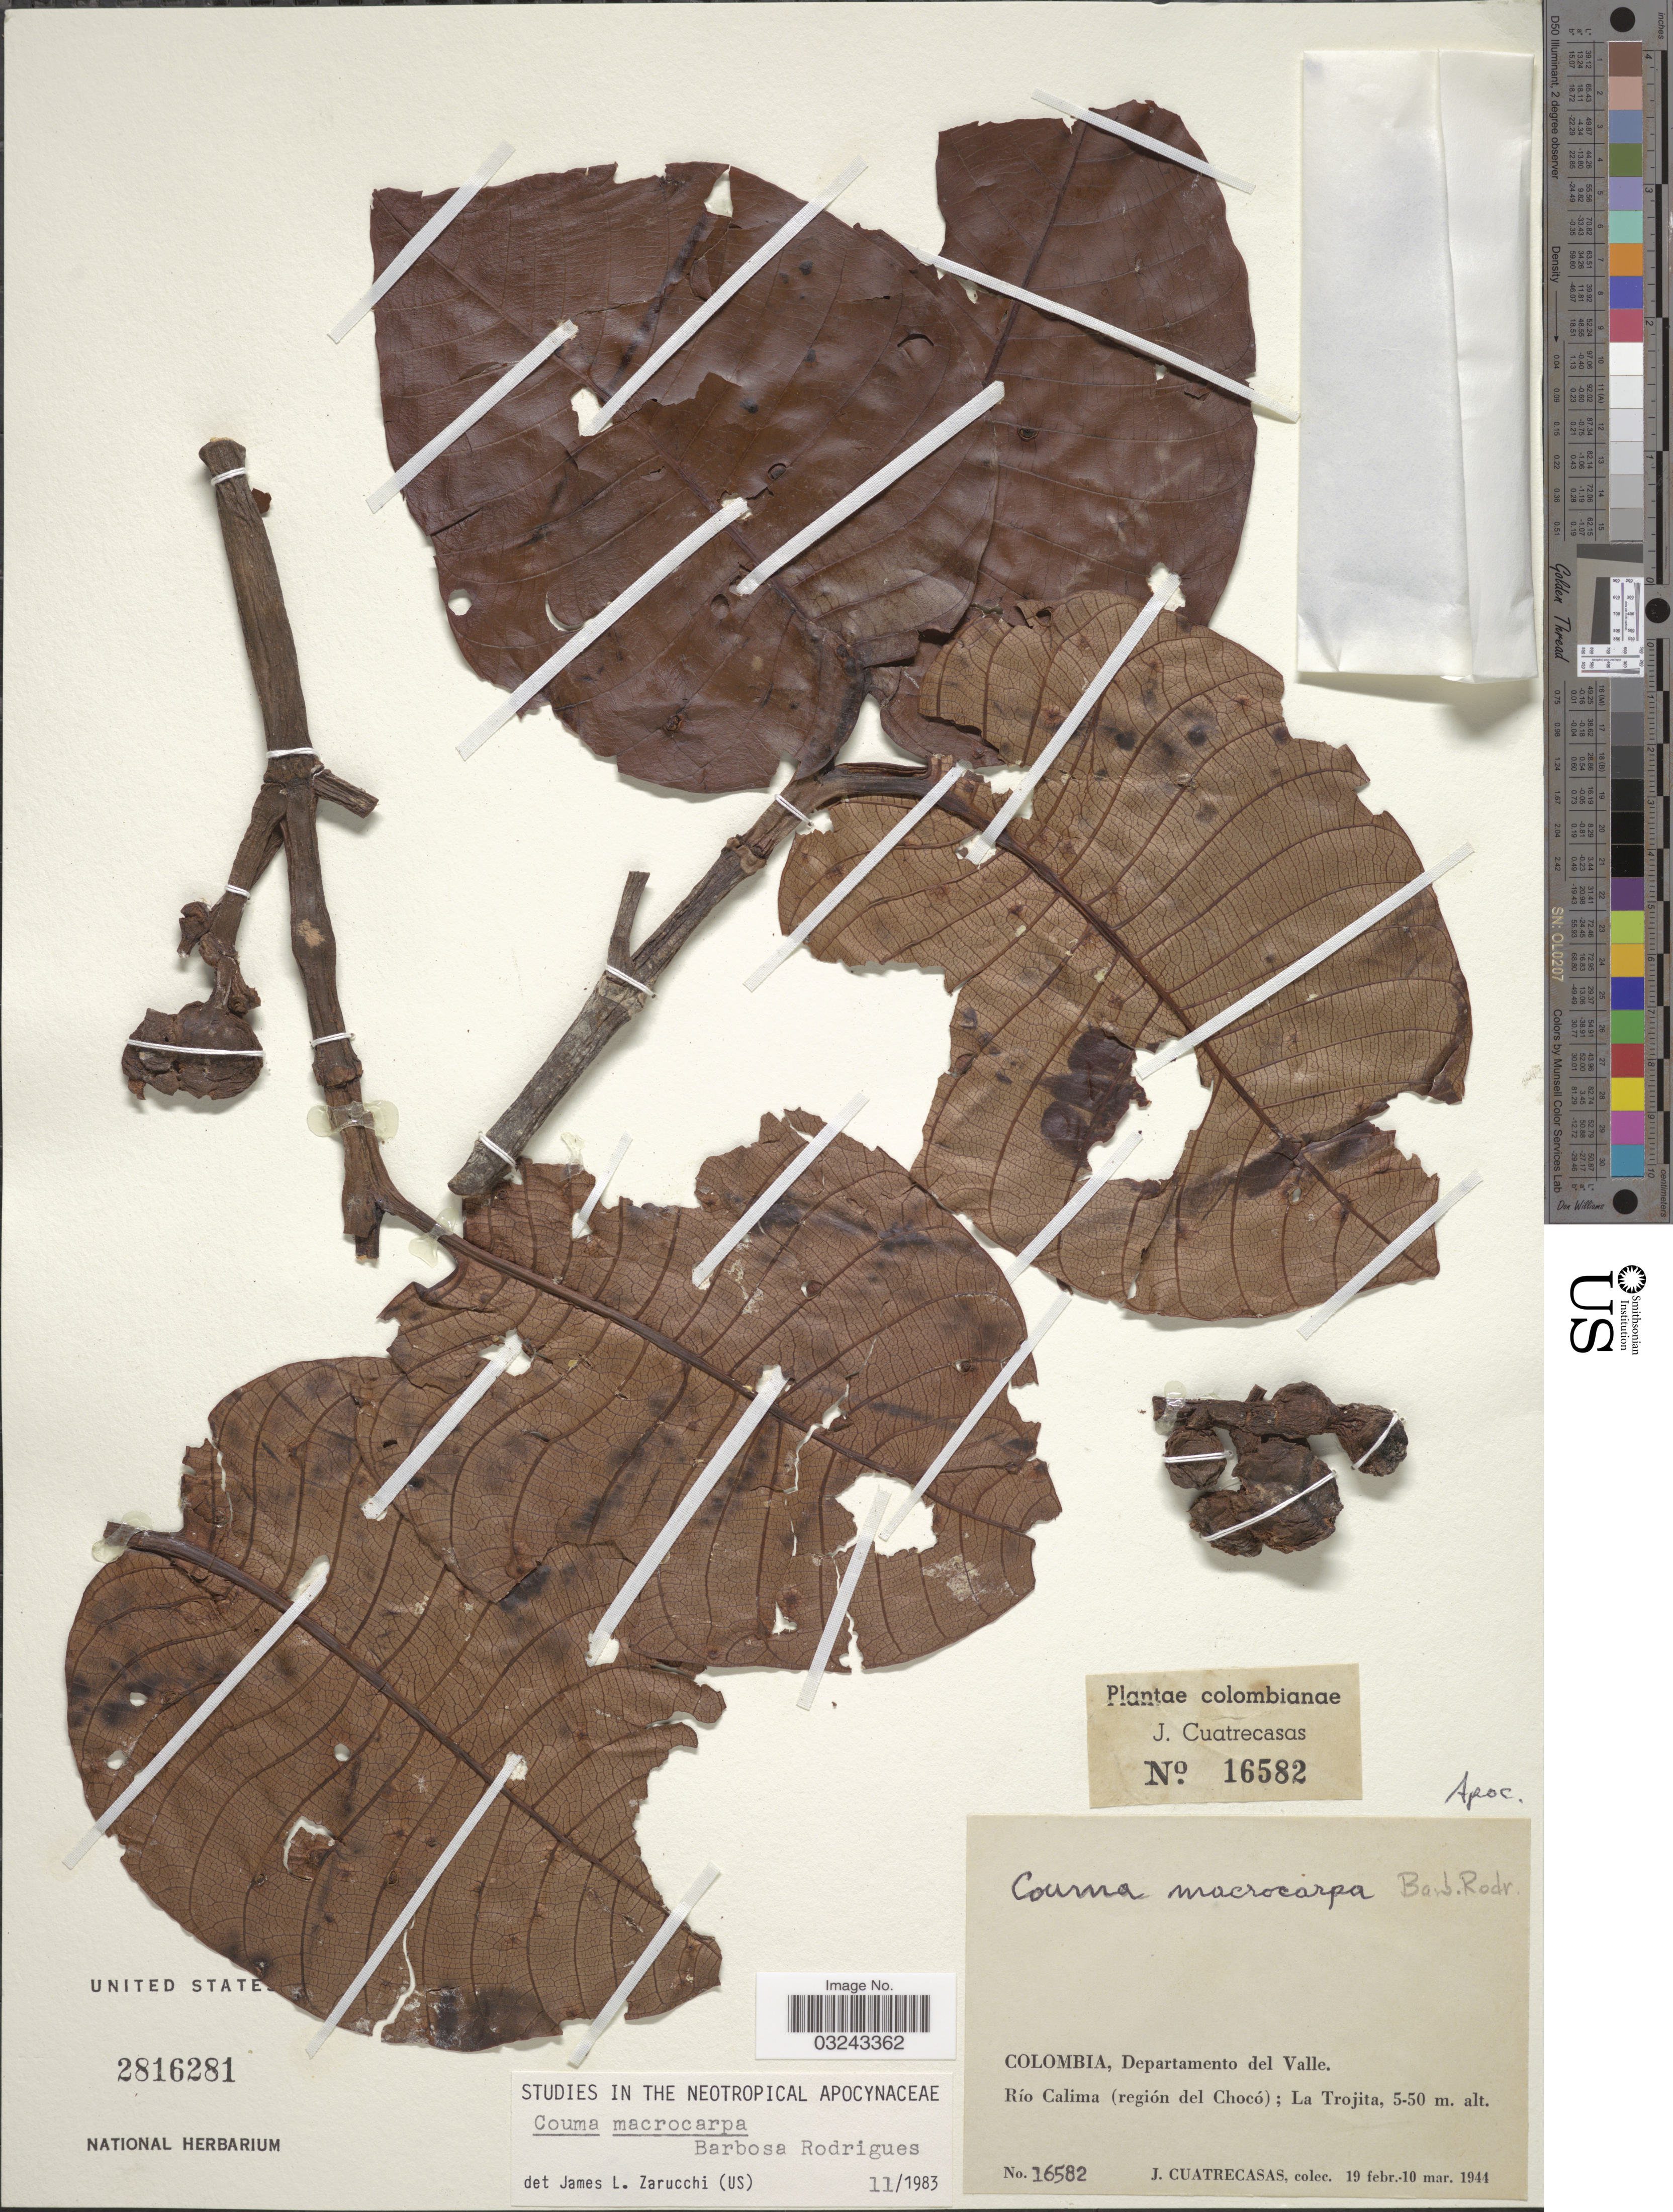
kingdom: Plantae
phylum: Tracheophyta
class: Magnoliopsida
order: Gentianales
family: Apocynaceae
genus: Couma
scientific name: Couma macrocarpa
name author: Barb. Rodr.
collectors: J. Cuatrecasas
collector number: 16582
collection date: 1944-02-19/1944-03-10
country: Colombia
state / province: Valle del Cauca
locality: Departamento del Valle, Río Calima (región del Chocó); La Trojita.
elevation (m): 5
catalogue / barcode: US 2816281